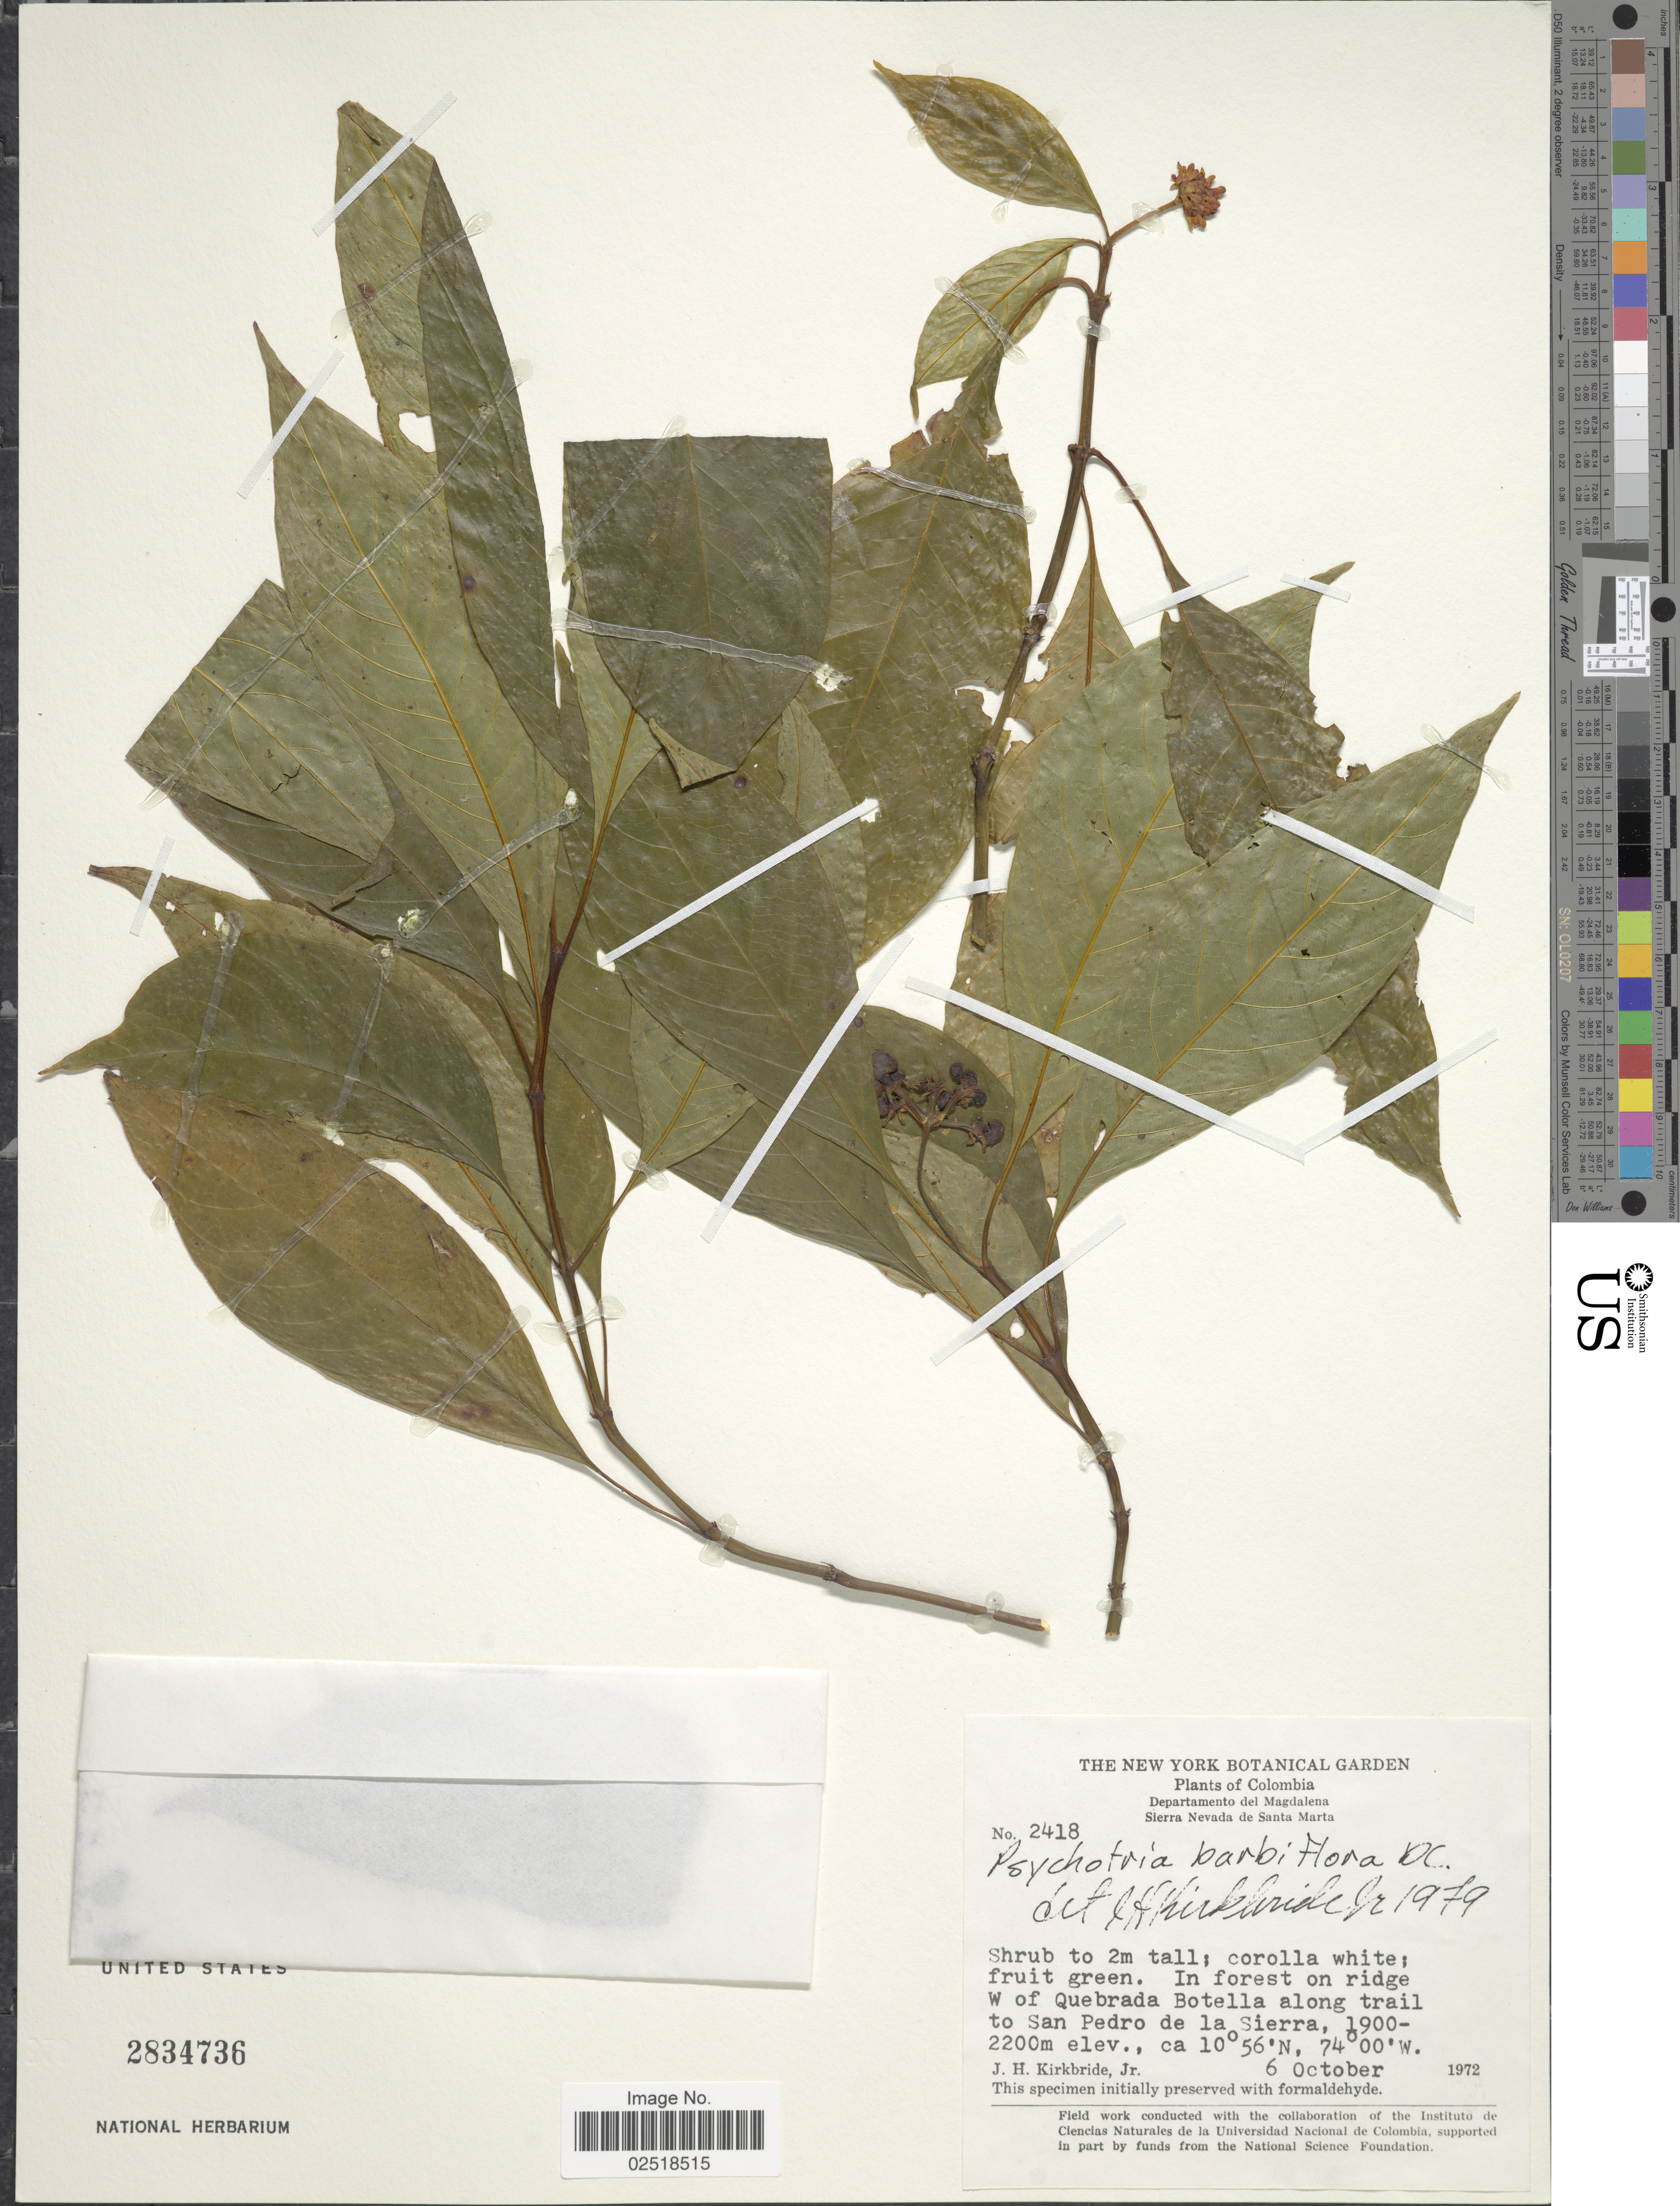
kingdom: Plantae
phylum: Tracheophyta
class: Magnoliopsida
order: Gentianales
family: Rubiaceae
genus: Psychotria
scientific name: Psychotria barbiflora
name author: DC.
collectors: J. H. Kirkbride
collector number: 2418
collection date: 1972-10-06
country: Colombia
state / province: Magdalena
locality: Departamento del Magdalena, Sierra Nevada de Santa Marta. In forest on ridge W of Quebrada Botella along trail to San Pedro de la Sierra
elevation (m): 1900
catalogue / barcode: US 2834736